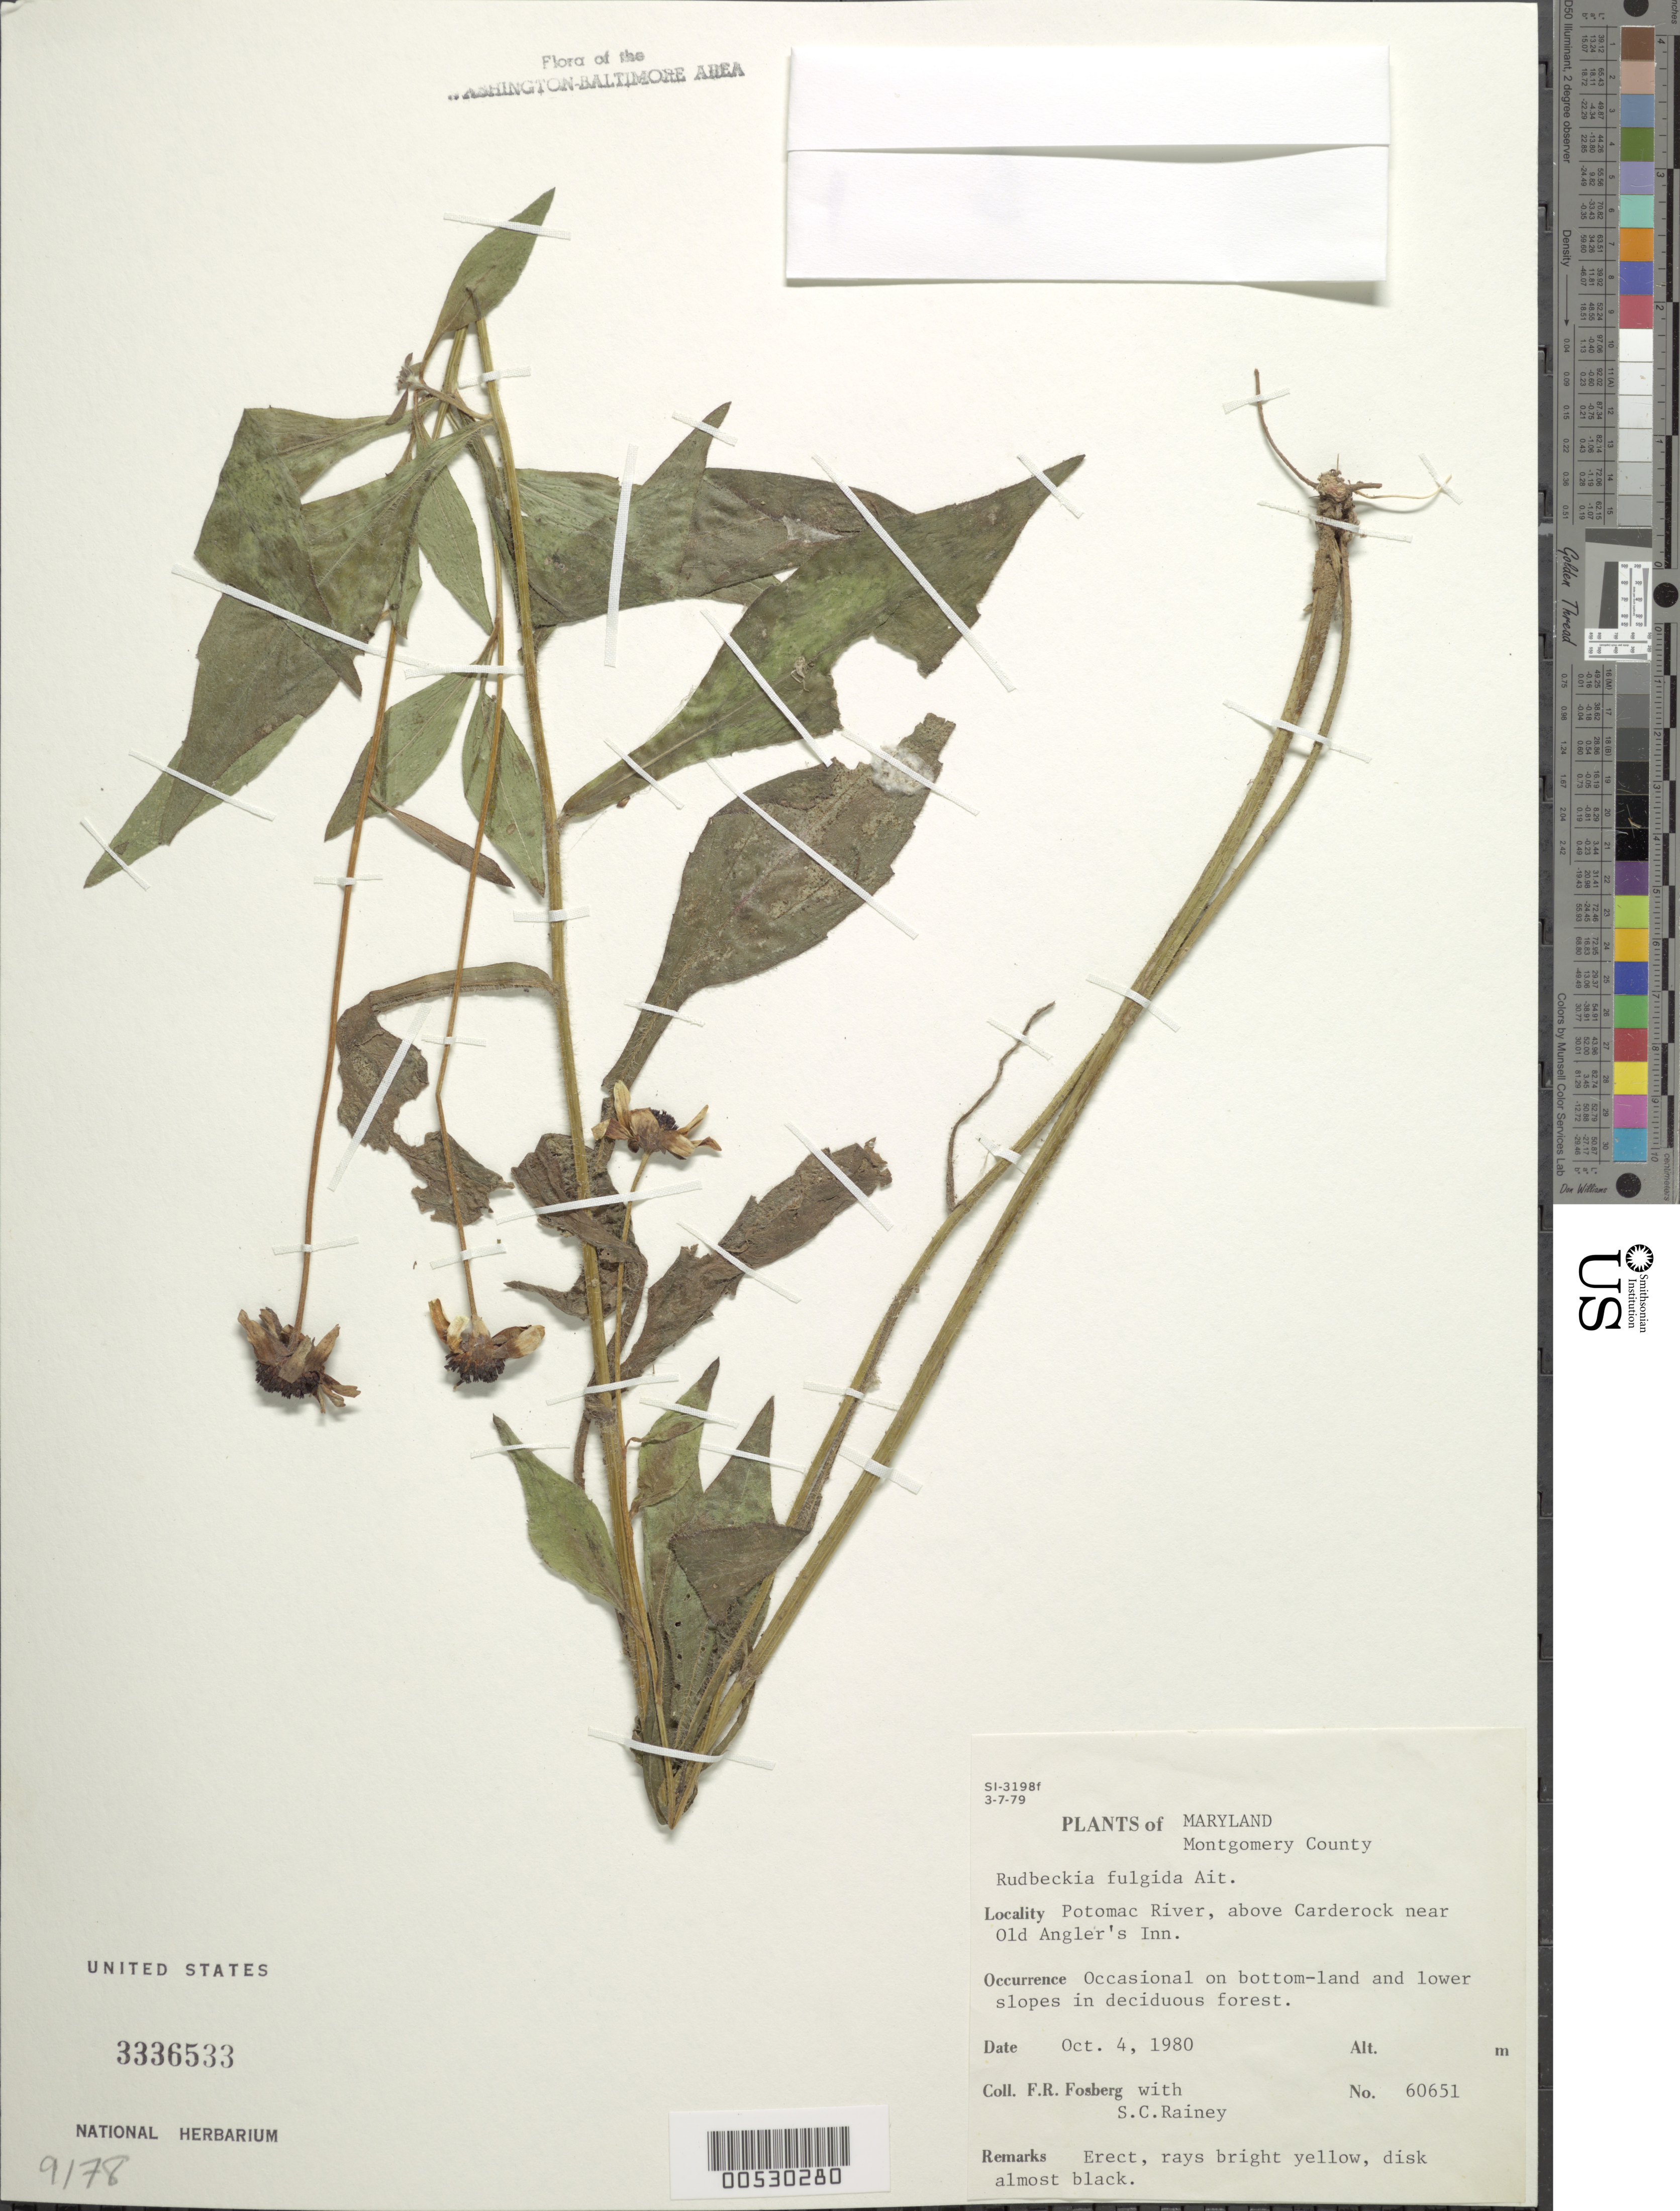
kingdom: Plantae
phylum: Tracheophyta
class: Magnoliopsida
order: Asterales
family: Asteraceae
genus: Rudbeckia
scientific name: Rudbeckia fulgida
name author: Aiton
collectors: F. R. Fosberg & S. C. Rainey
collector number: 60651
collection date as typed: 04 Oct 1980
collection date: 1980-10-04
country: United States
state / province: Maryland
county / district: Montgomery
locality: Potomac River, above Carderock near Old Angler's Inn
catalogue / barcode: US 3336533